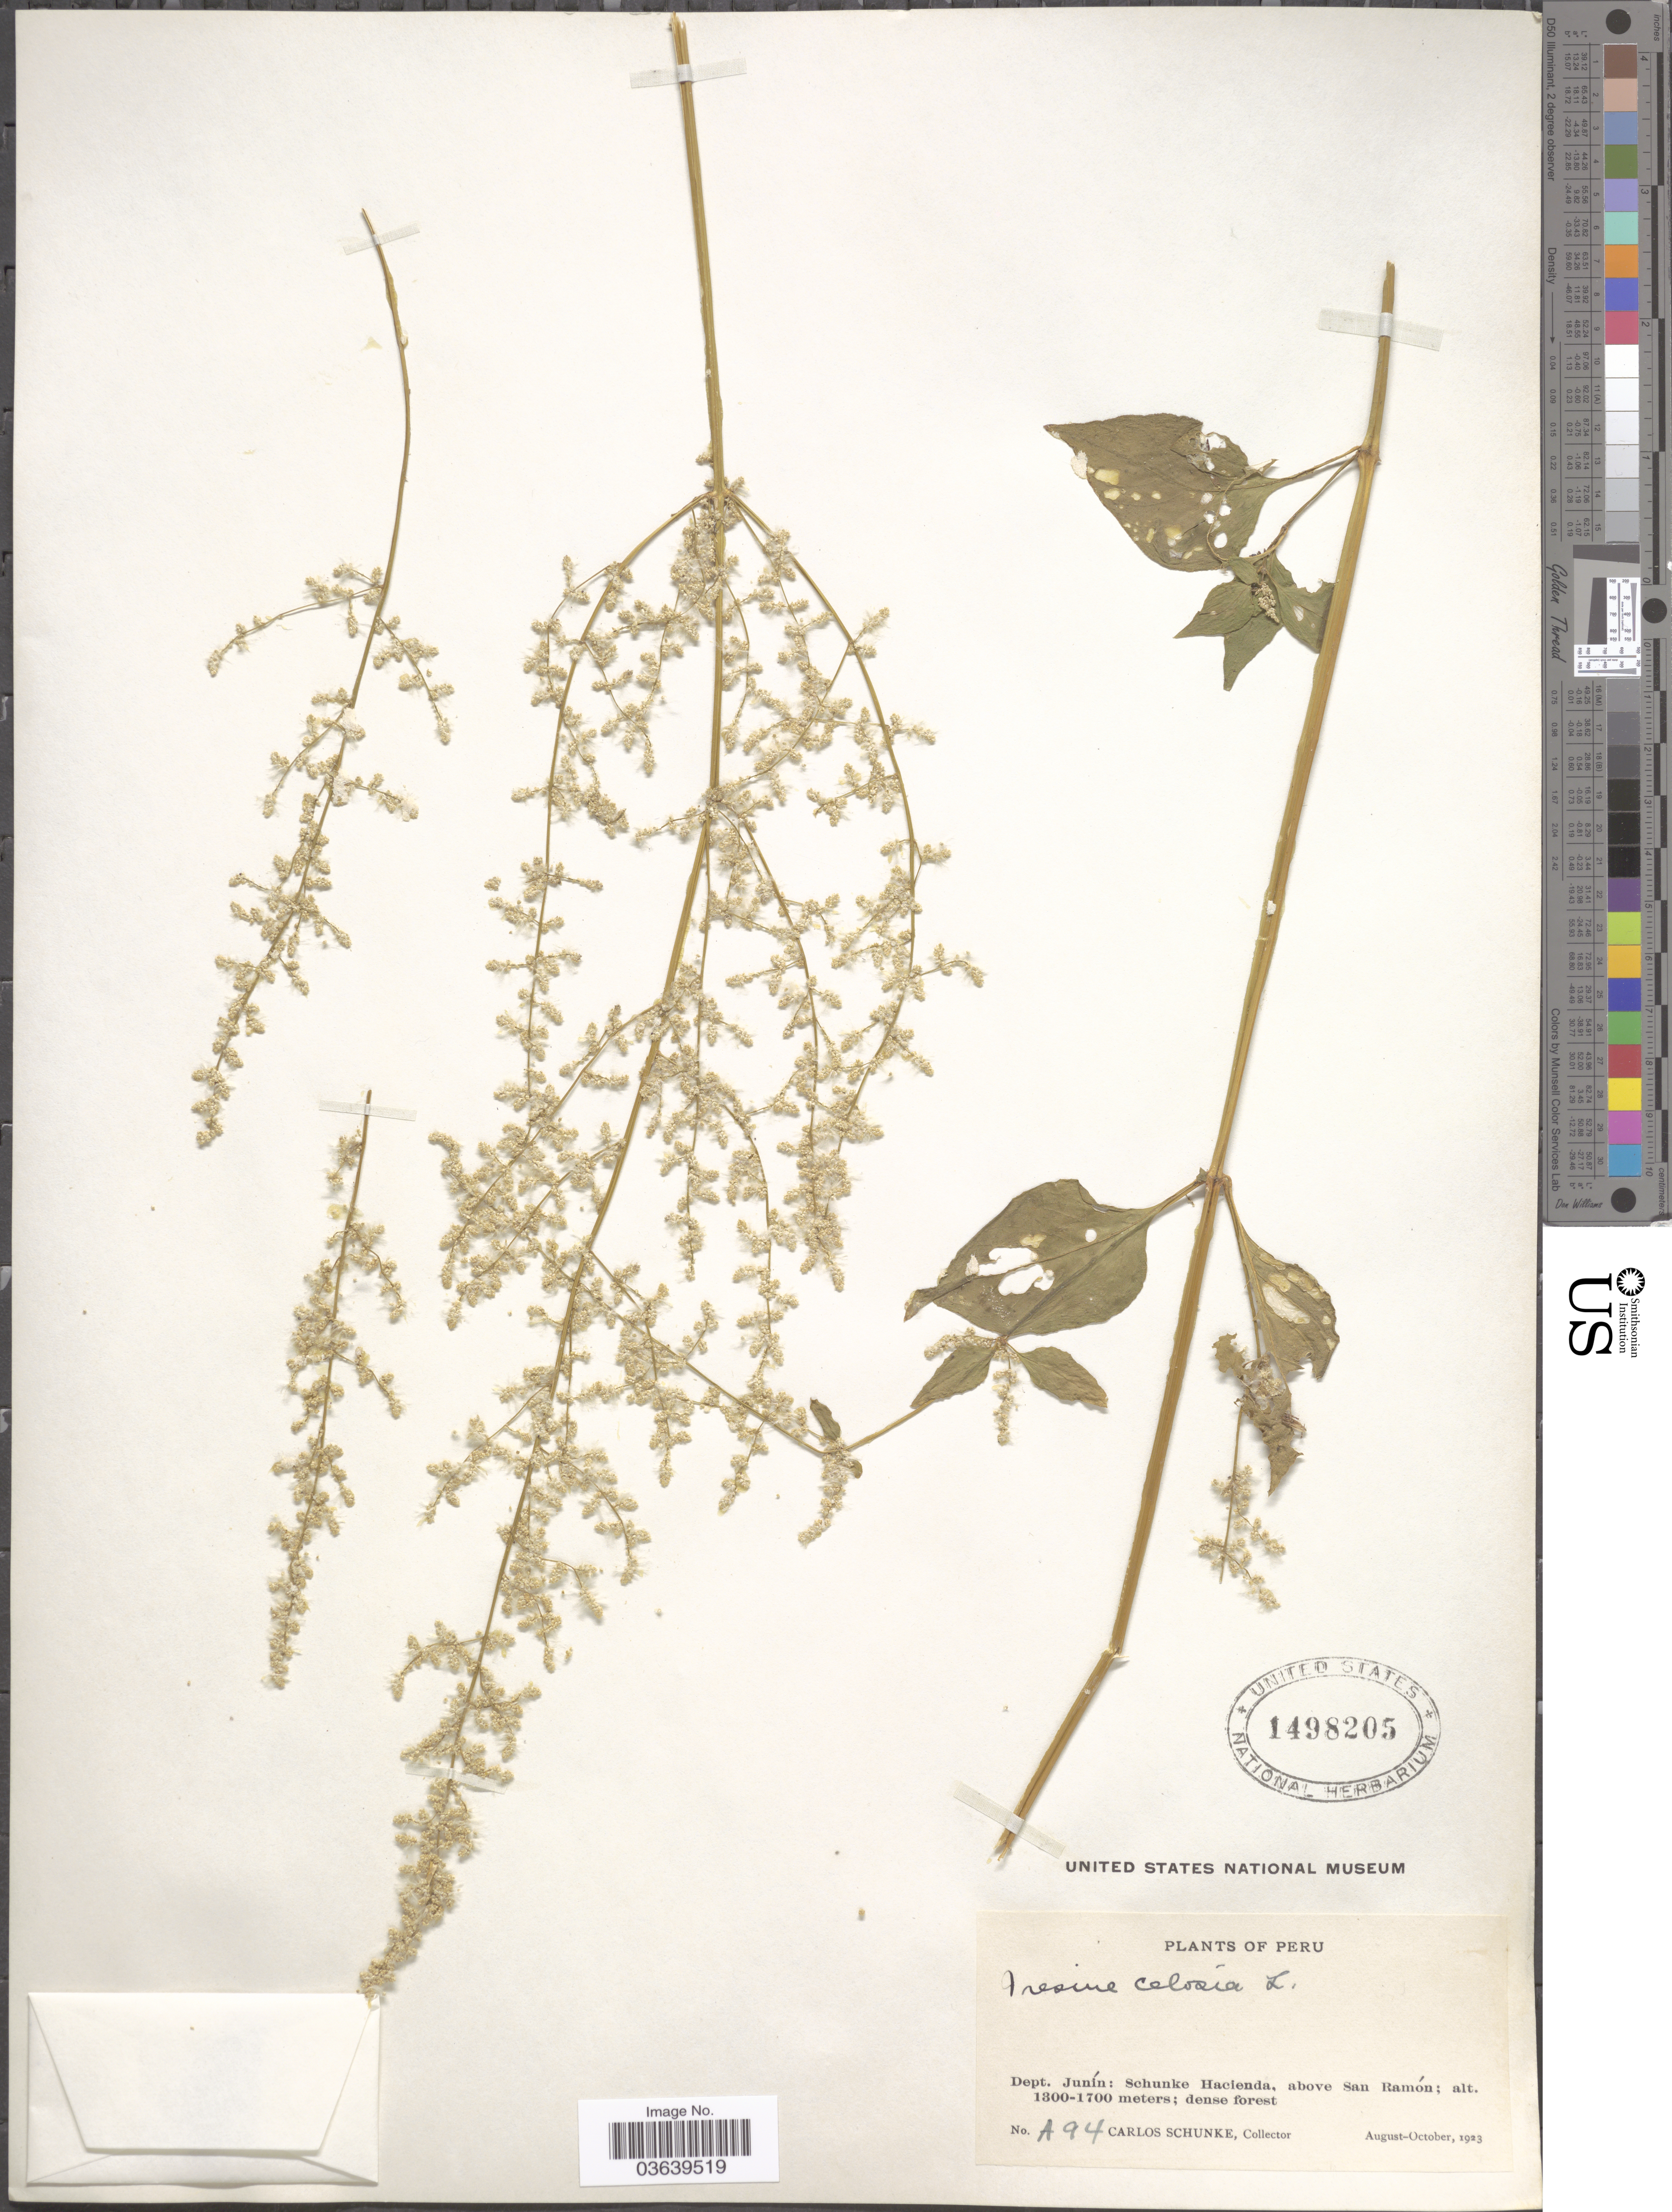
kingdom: Plantae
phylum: Tracheophyta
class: Magnoliopsida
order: Caryophyllales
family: Amaranthaceae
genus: Iresine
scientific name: Iresine celosia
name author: L.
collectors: C. Schunke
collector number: A94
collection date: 1923-08/1923-10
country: Peru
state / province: Junín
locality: Dept. Junín: Schunke Hacienda, above San Ramón.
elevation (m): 1300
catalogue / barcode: US 1498205